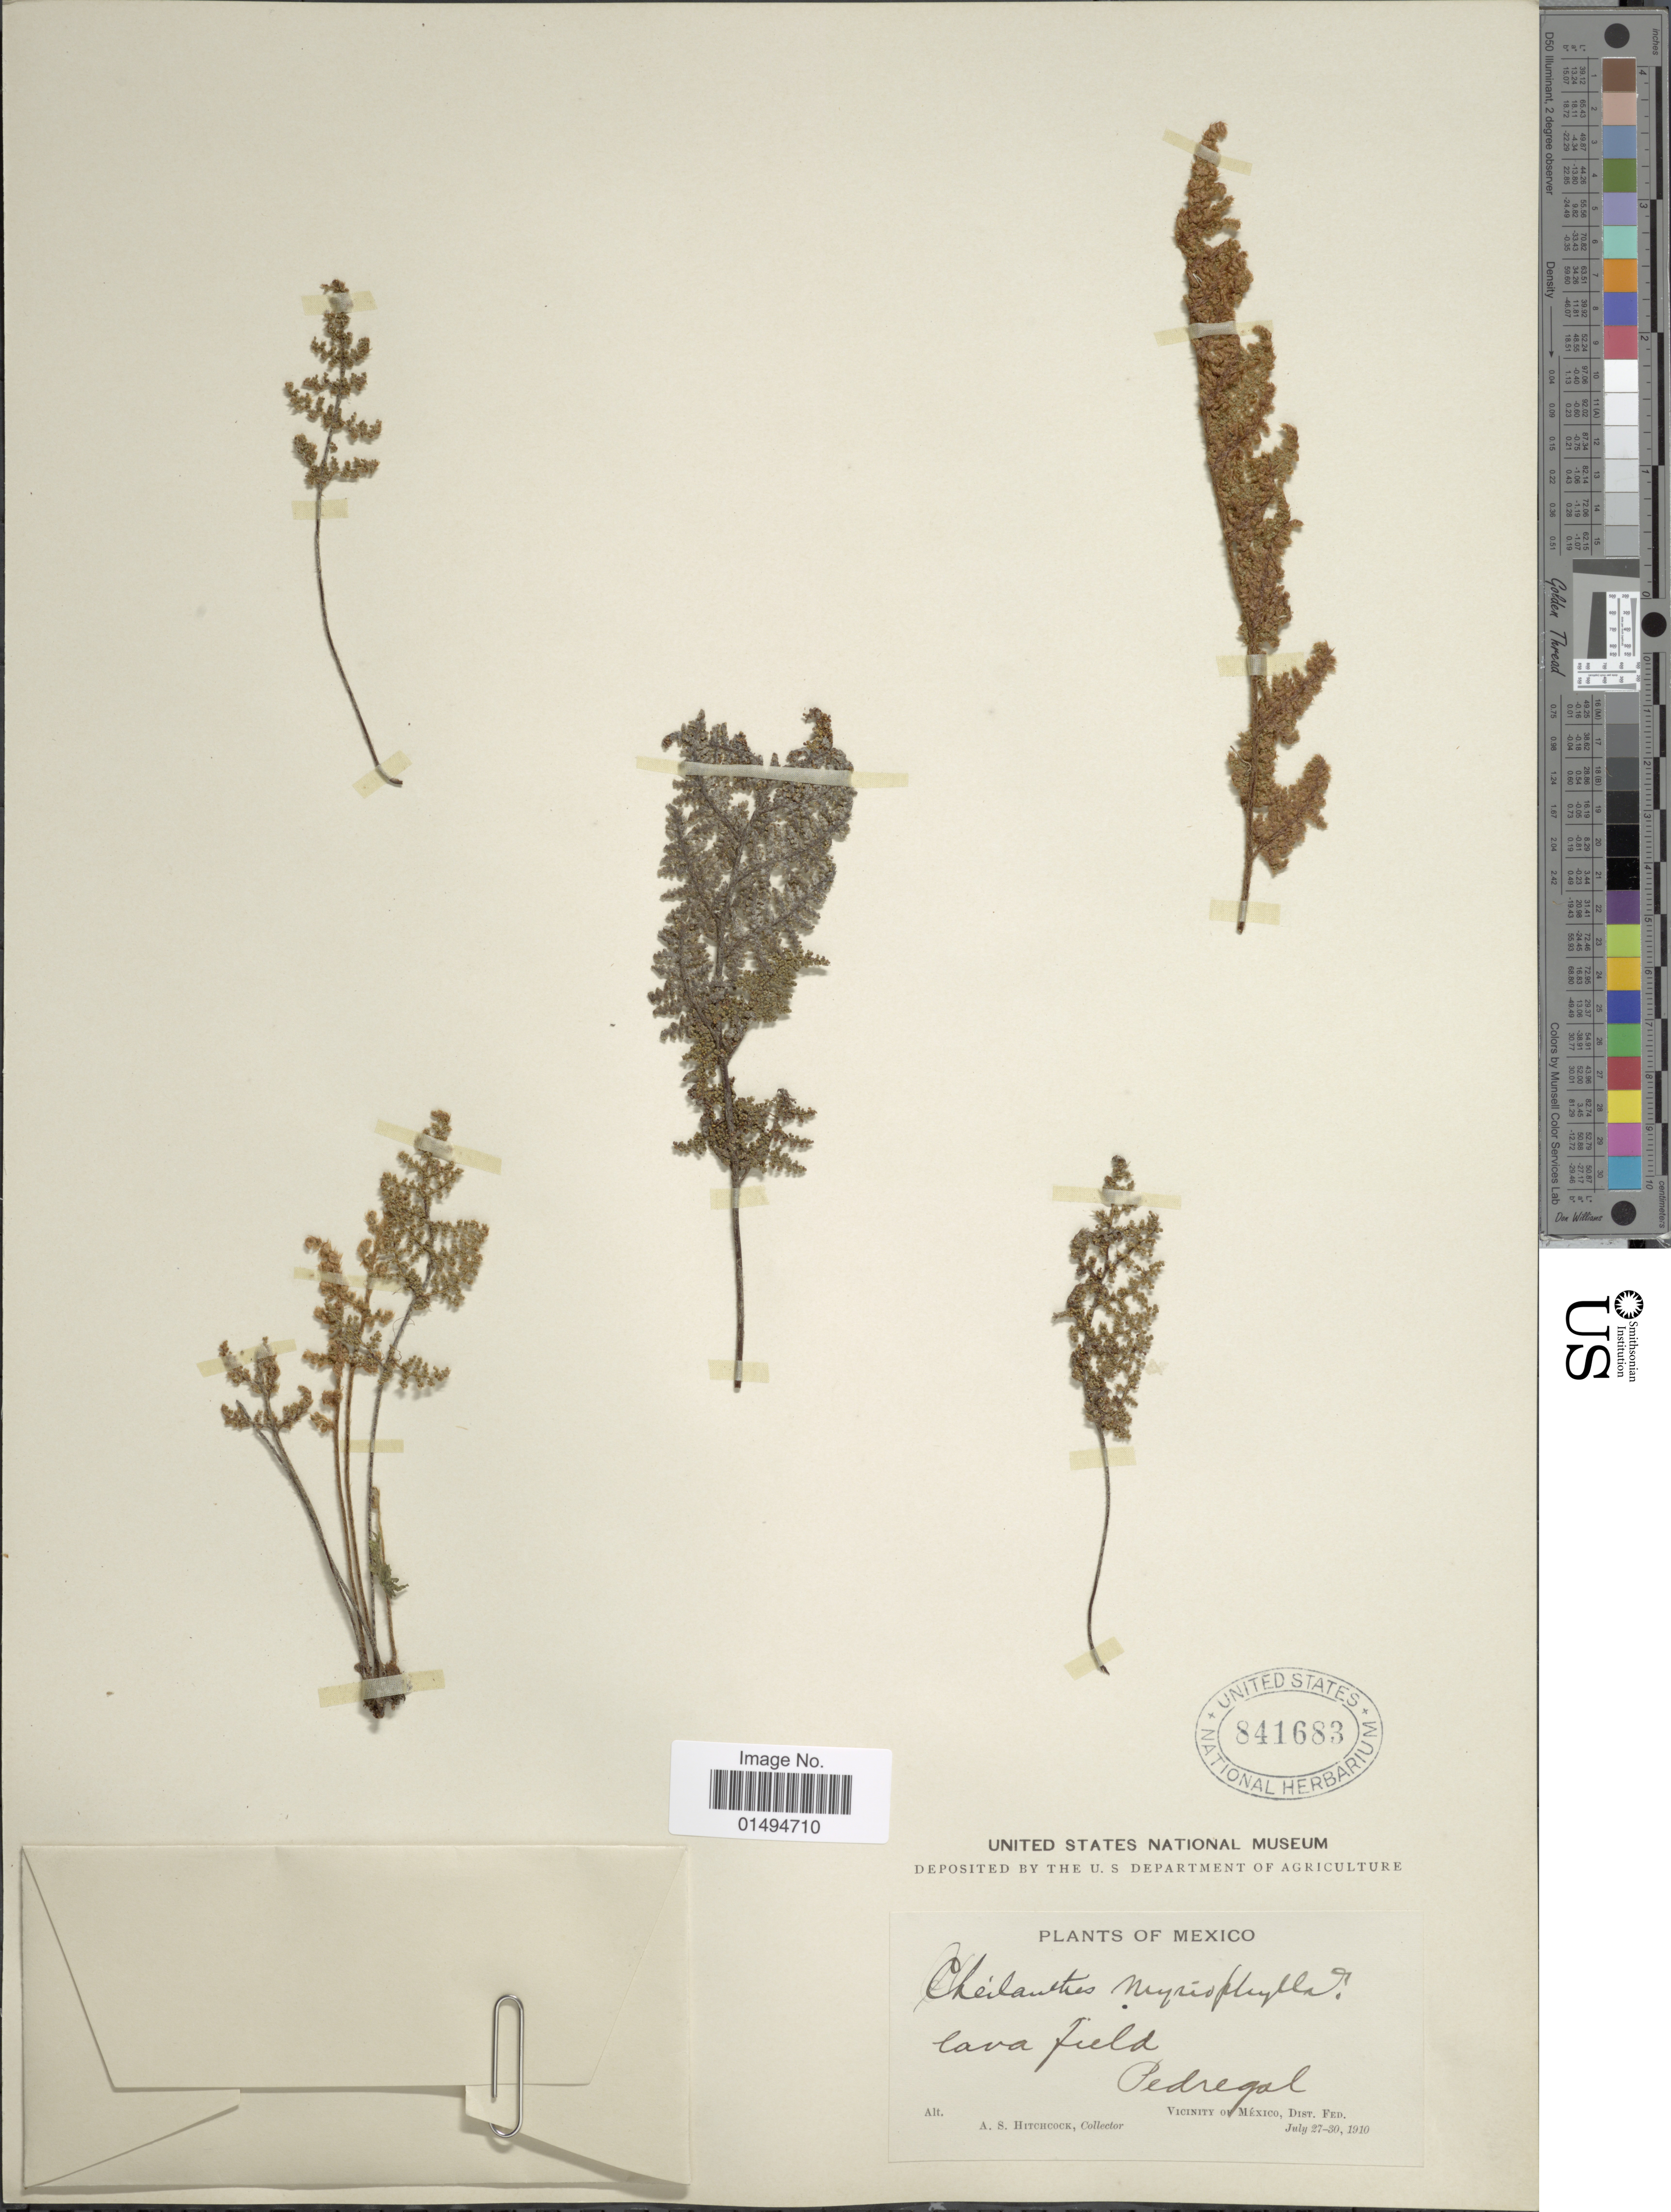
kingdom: Plantae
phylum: Tracheophyta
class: Polypodiopsida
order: Polypodiales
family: Pteridaceae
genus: Myriopteris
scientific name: Myriopteris myriophylla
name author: (Desv.) J. Sm.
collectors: A. S. Hitchcock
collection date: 1910-07-27/1910-07-30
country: Mexico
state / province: Distrito Federal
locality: Pedregal, Vicinity of Mexico, Dist. Fed.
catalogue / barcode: US 841683